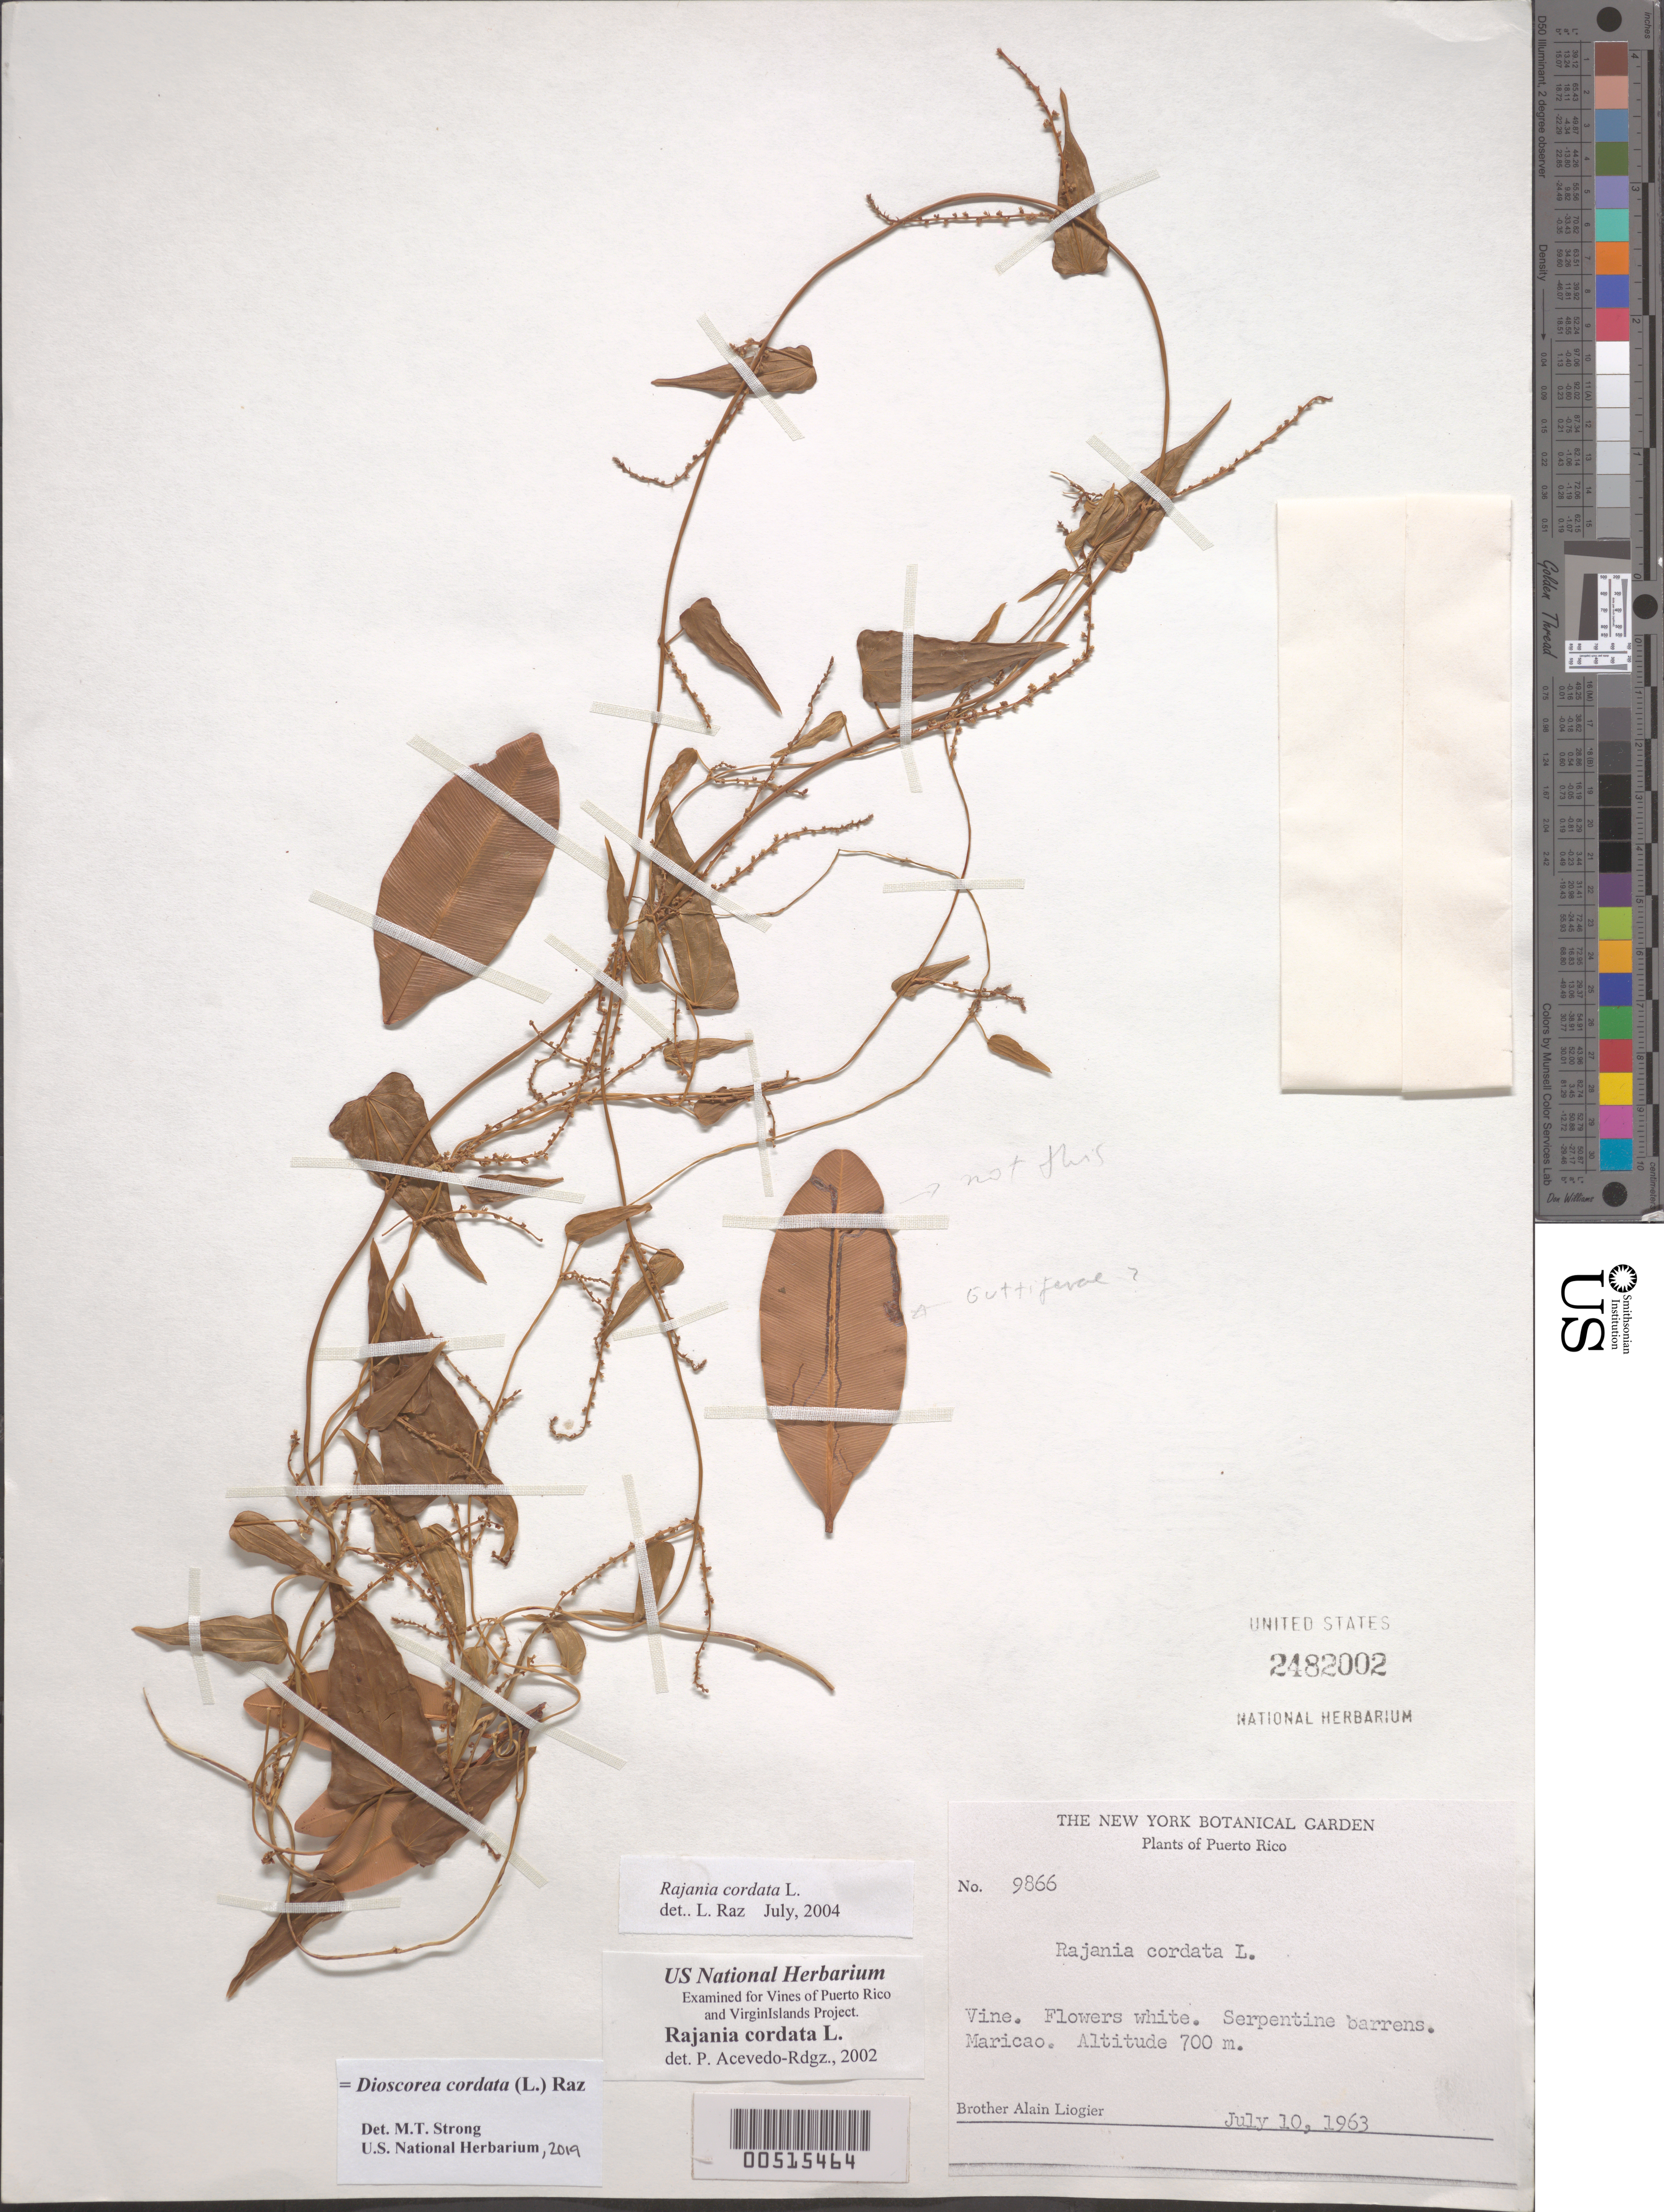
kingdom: Plantae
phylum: Tracheophyta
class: Liliopsida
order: Dioscoreales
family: Dioscoreaceae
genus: Dioscorea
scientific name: Dioscorea cordata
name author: (L.) Raz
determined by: Strong, M. T., (US), Smithsonian Institution - National Museum of Natural History (UNITED STATES)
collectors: A. H. Liogier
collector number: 9866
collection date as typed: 10 Jul 1963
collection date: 1963-07-10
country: Puerto Rico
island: Greater Antilles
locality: Maricao. Serpentine barrens.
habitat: Serpentine barrens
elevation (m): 700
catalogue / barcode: US 2482002